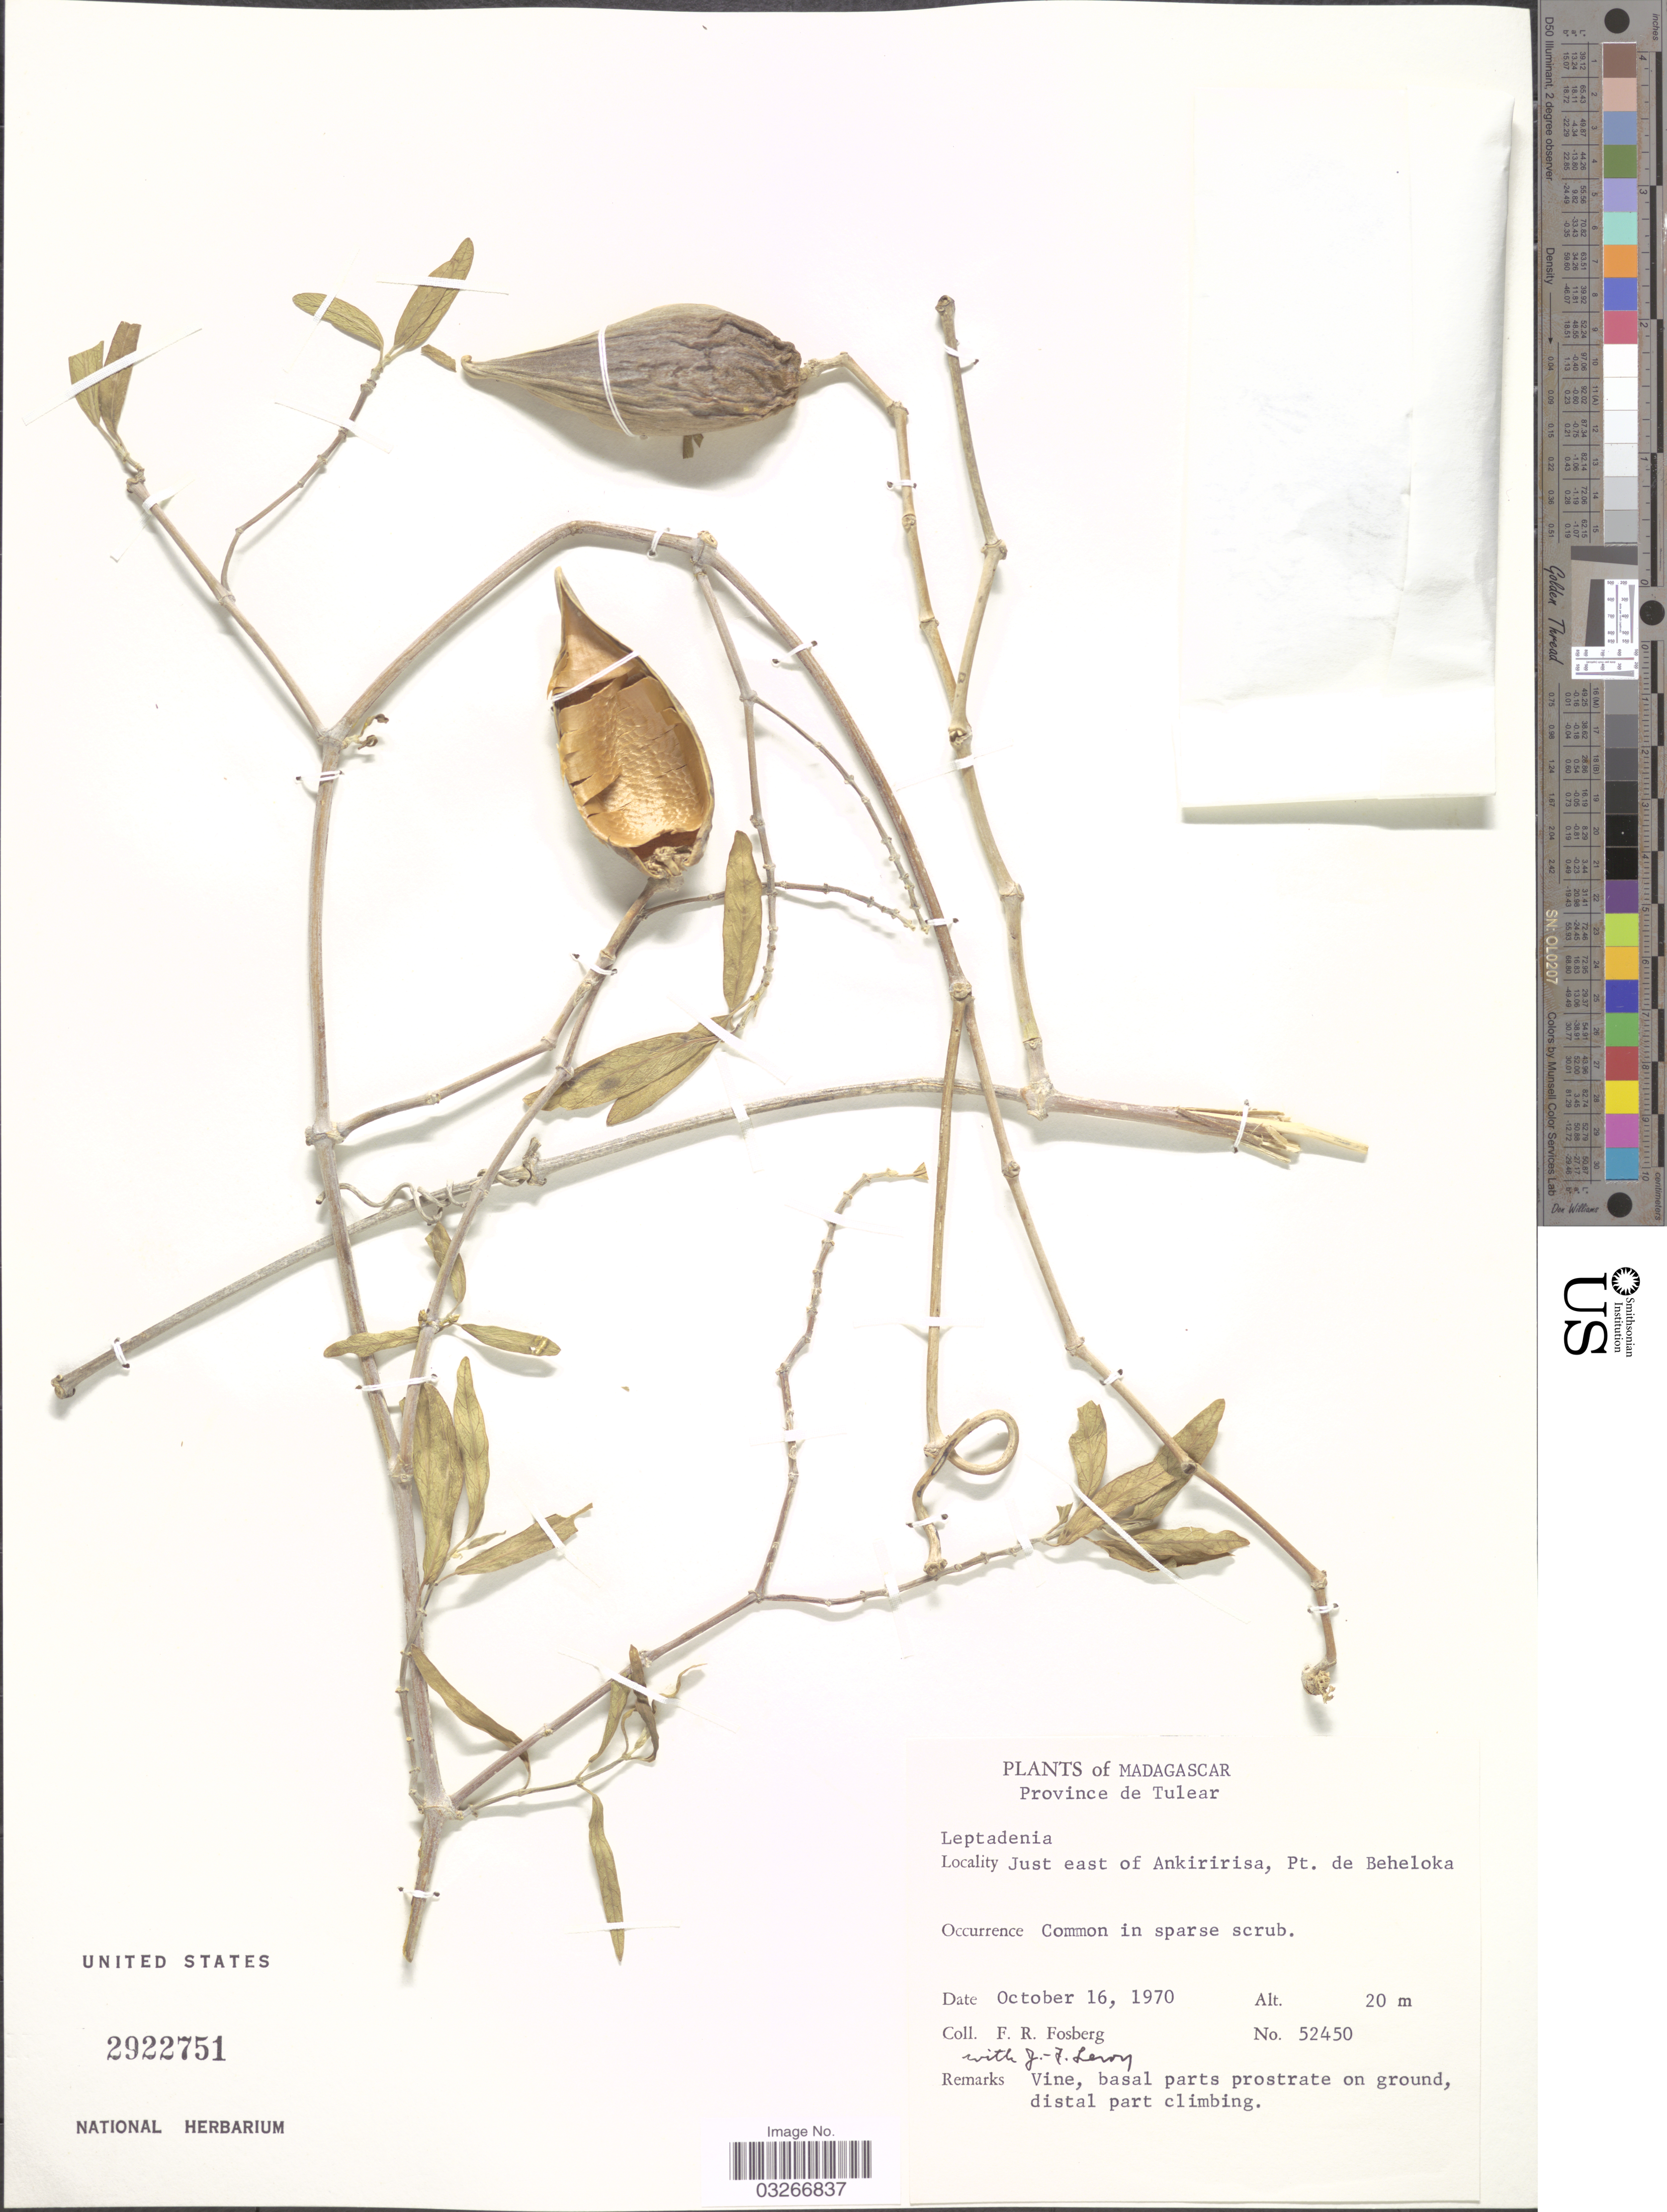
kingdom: Plantae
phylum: Tracheophyta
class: Magnoliopsida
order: Gentianales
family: Apocynaceae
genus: Leptadenia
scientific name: Leptadenia sp.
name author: R. Br.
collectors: F. R. Fosberg & J.-F. Leroy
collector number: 52450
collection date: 1970-10-16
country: Madagascar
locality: Province de Tulear, Just east of Ankiririsa, Pt. de Beheloka.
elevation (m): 20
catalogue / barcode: US 2922751